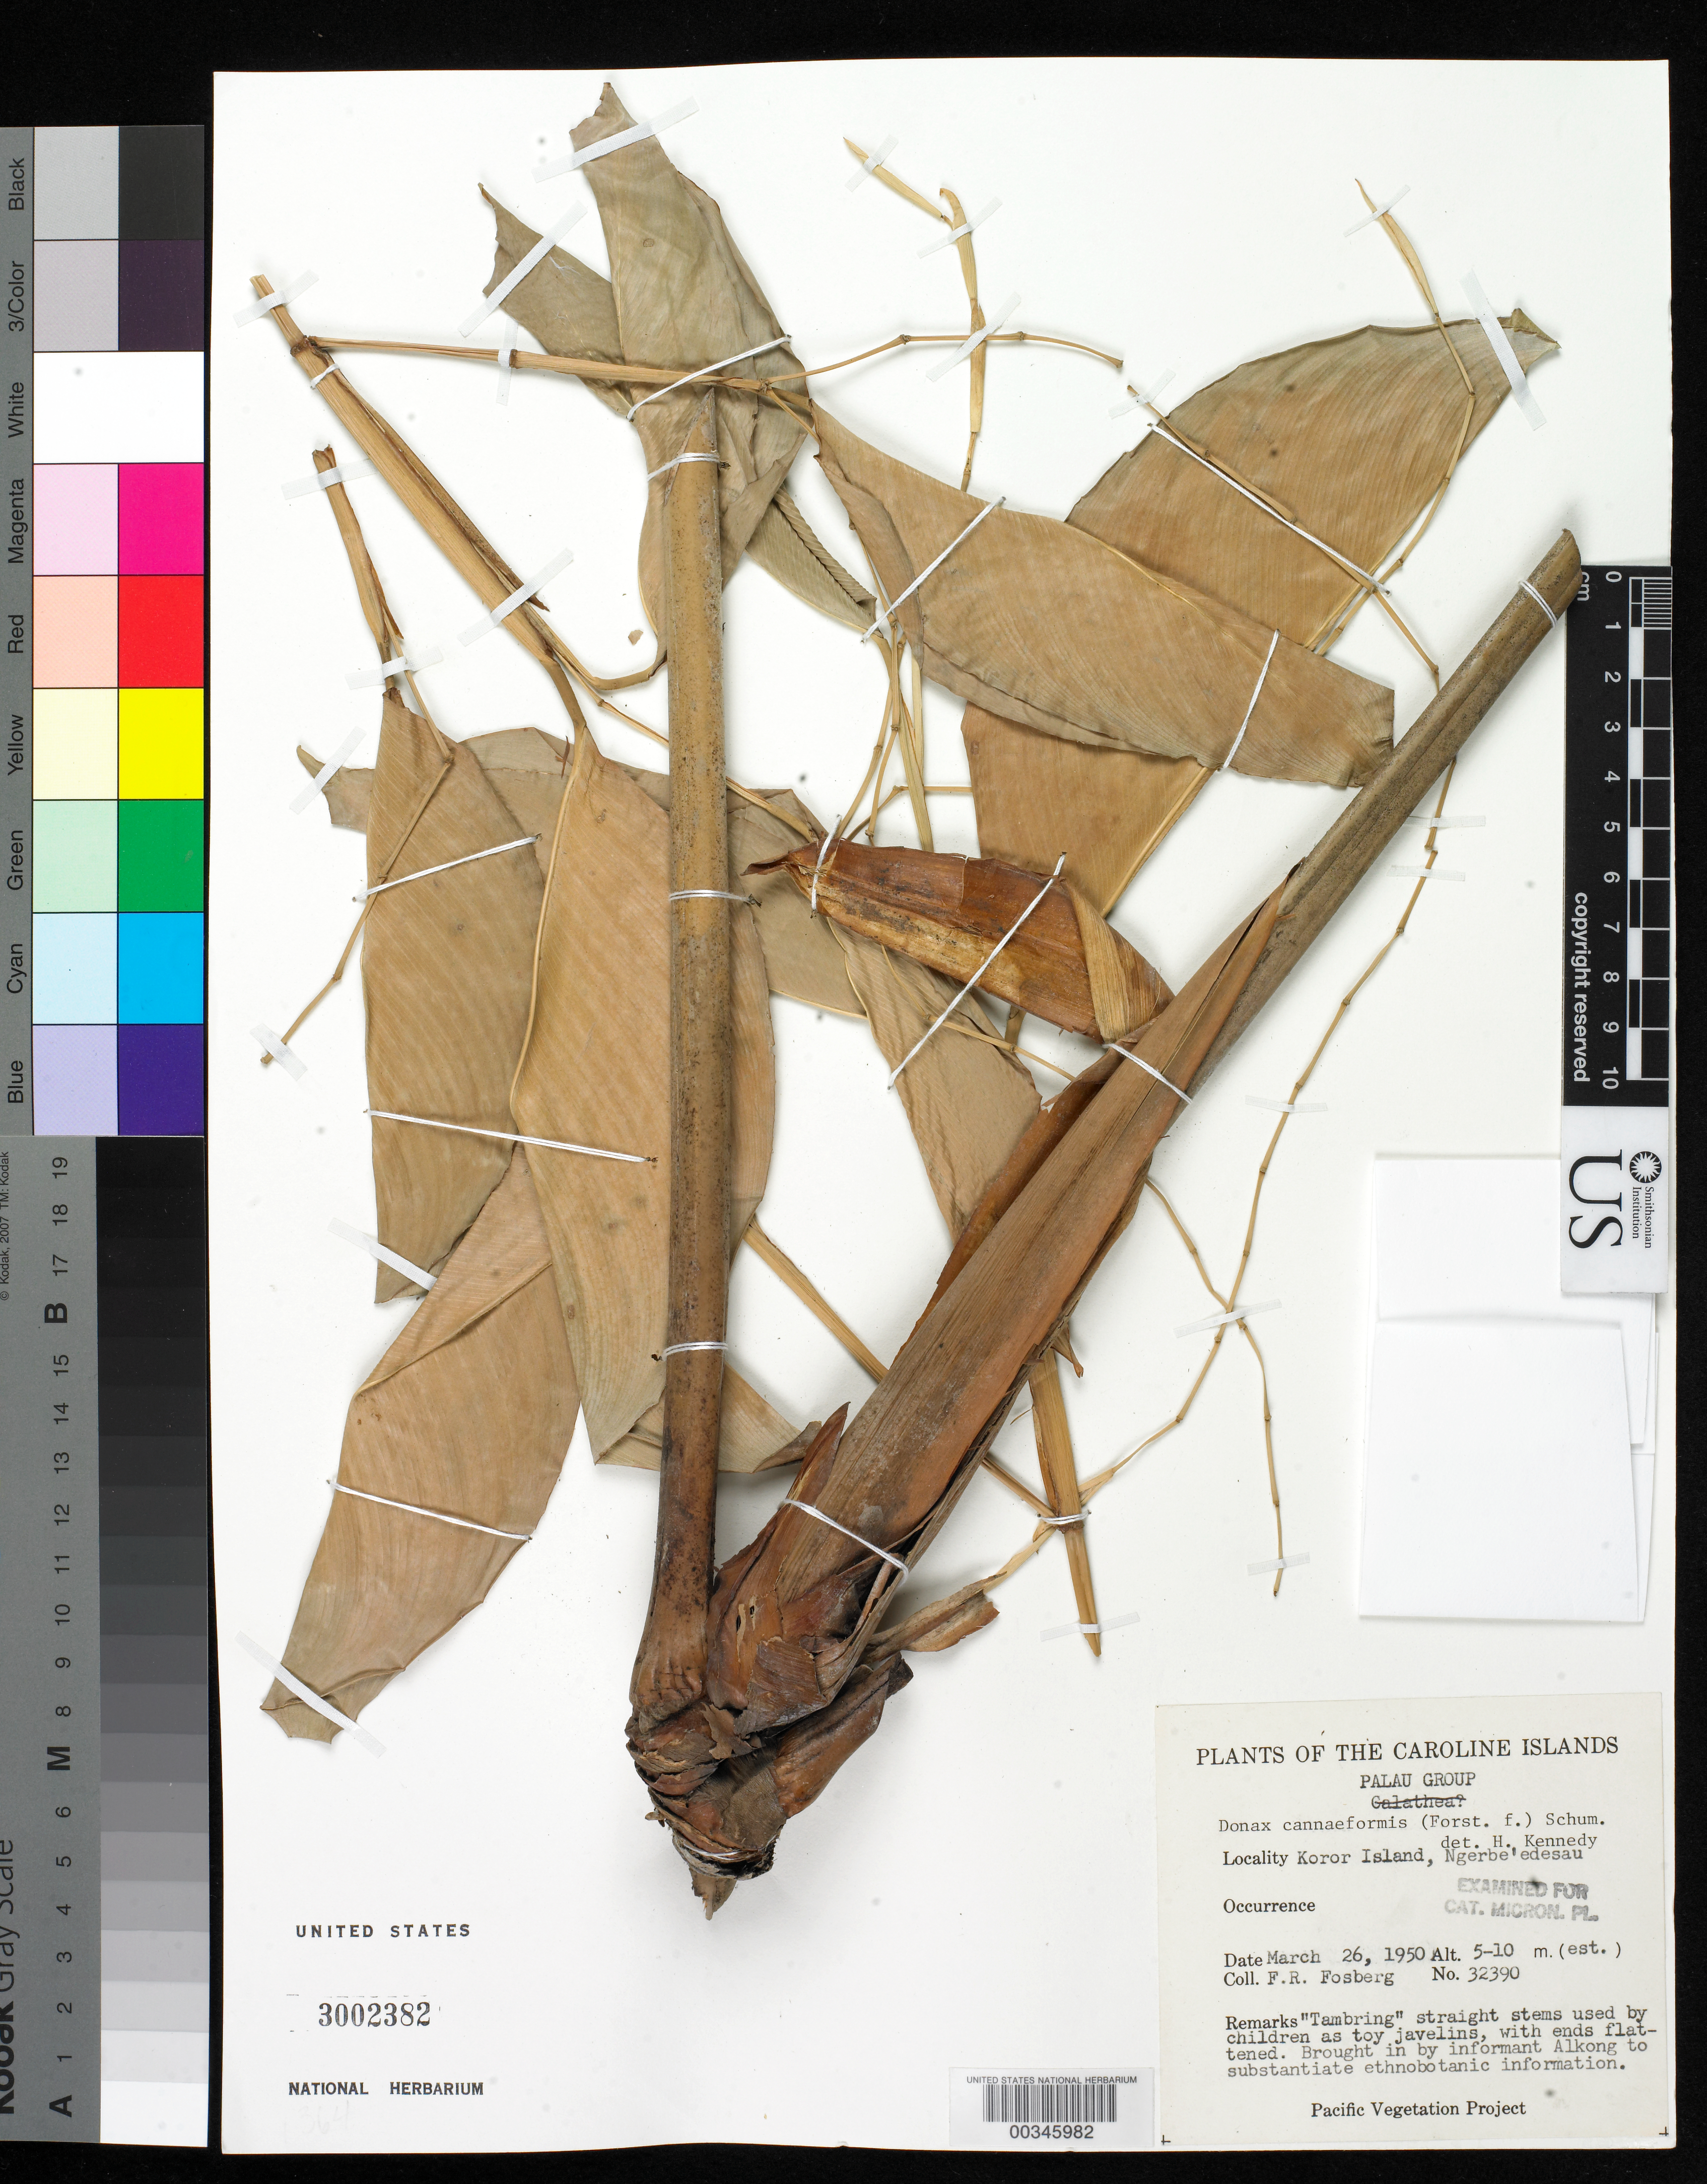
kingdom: Plantae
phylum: Tracheophyta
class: Liliopsida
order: Zingiberales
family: Marantaceae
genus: Donax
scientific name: Donax canniformis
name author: (G. Forst.) K. Schum.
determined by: Kennedy, Helen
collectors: F. R. Fosberg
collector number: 32390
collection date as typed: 26 Mar 1950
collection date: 1950-03-26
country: Palau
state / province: Koror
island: Oreor (Koror)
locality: Plants of the Caroline Islands, Palau group, Koror Island, Ngerbe'edesau. [island originally recorded as Babelthuap I.]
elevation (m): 5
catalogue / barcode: US 3002382